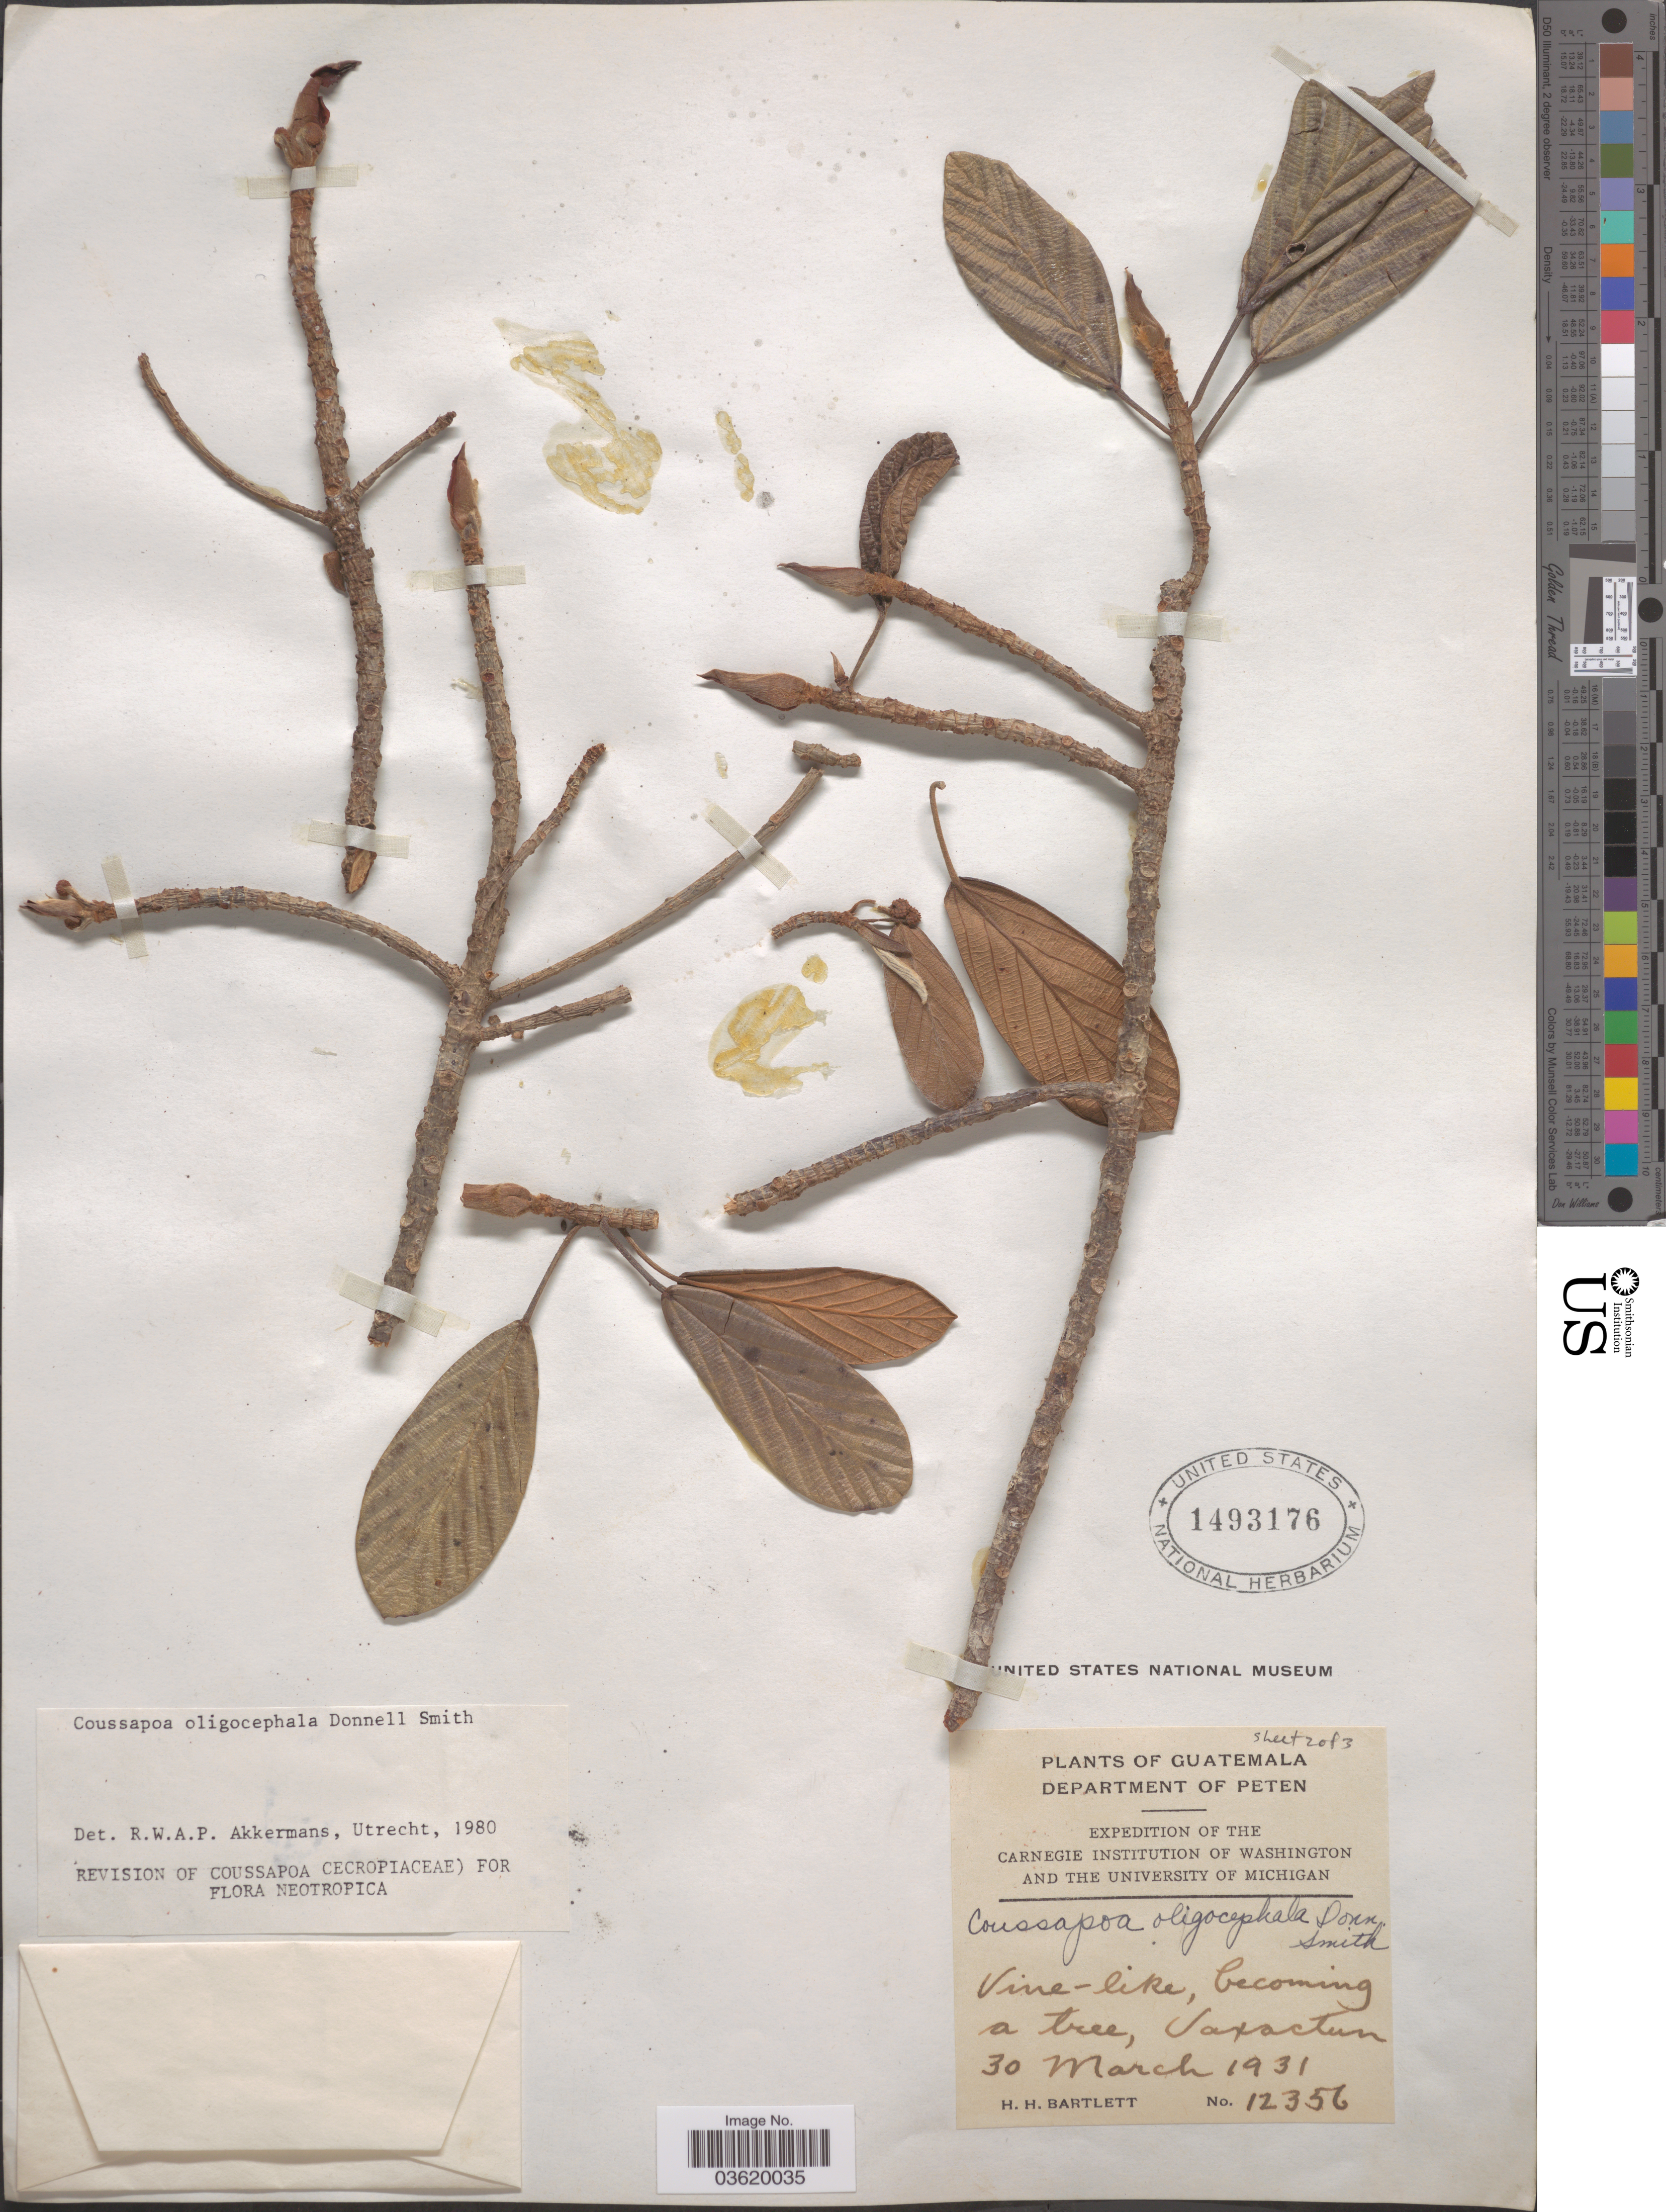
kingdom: Plantae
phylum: Tracheophyta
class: Magnoliopsida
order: Rosales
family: Urticaceae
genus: Coussapoa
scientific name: Coussapoa oligocephala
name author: Donn. Sm.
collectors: H. H. Bartlett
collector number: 12356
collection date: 1931-03-30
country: Guatemala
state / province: El Peten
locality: Department of Peten. Uaxactun.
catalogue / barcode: US 1493176